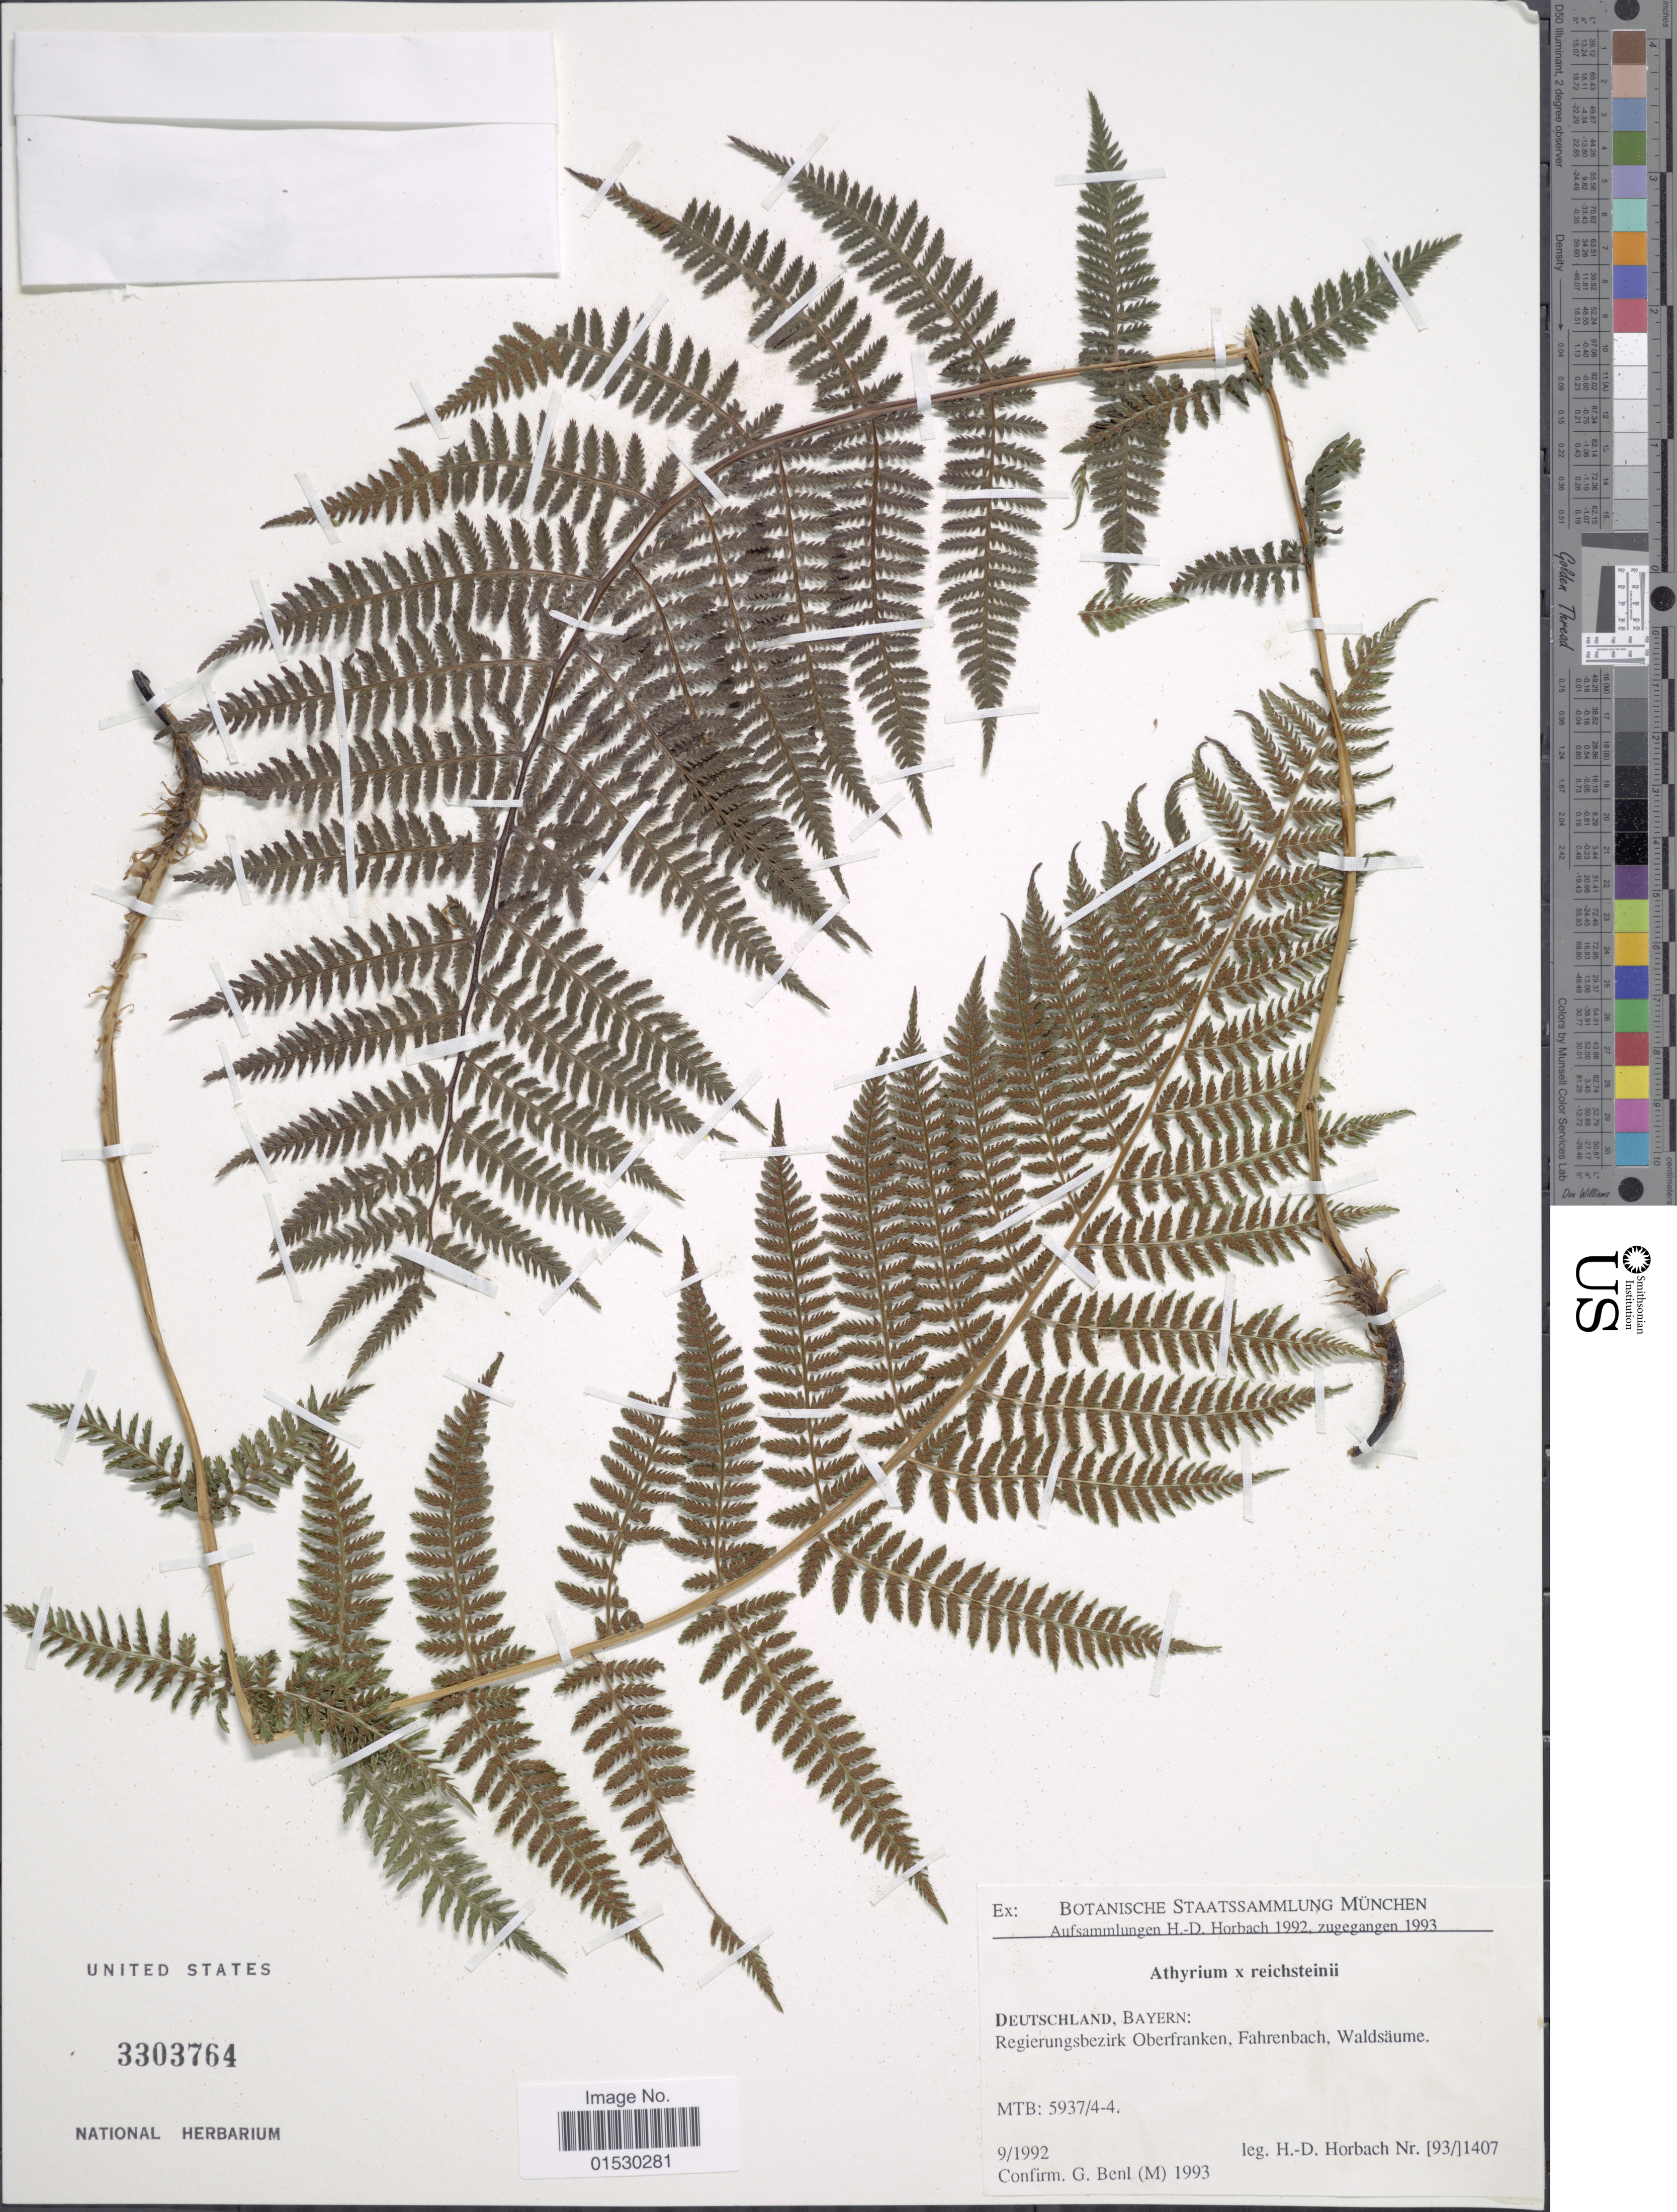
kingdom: Plantae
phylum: Tracheophyta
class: Polypodiopsida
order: Polypodiales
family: Athyriaceae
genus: Athyrium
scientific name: Athyrium x reichsteinii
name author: Schneller & Rasbach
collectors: H. Horbach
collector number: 93/1407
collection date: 1992-09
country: Germany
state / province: Bayern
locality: Regierungsbezirk Oberfranken, Fahrenbach, Waldsaume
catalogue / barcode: US 3303764